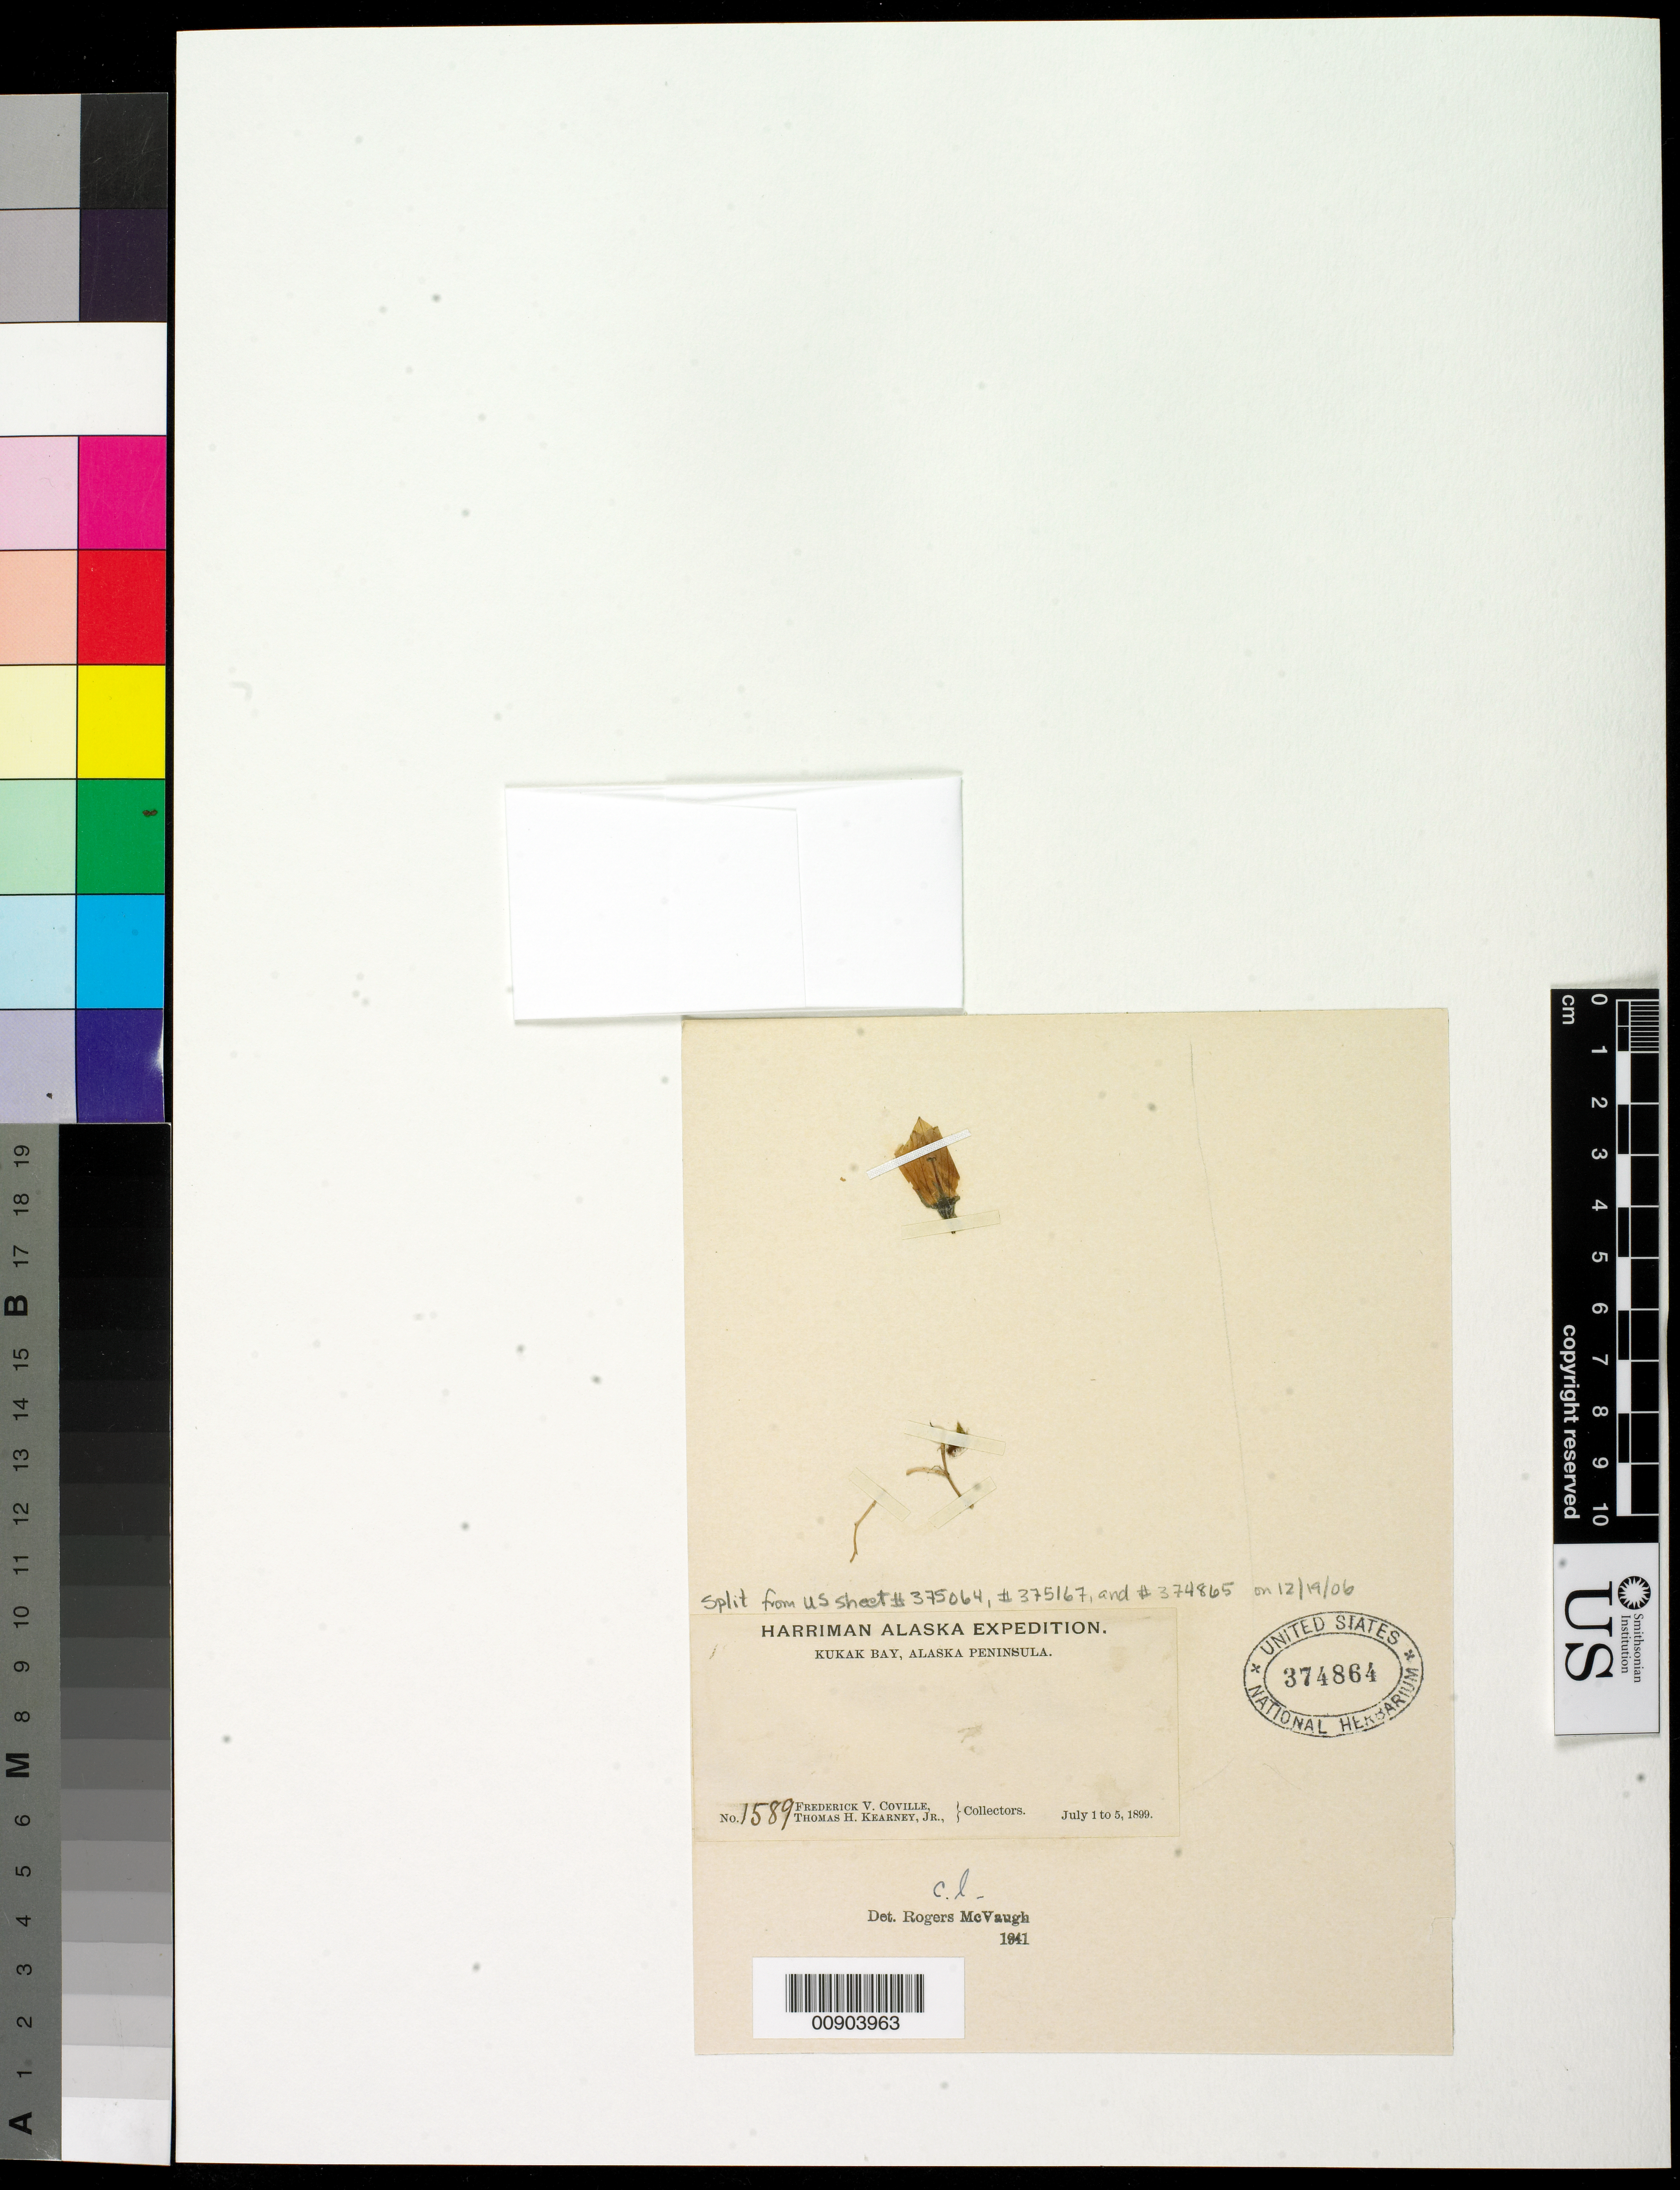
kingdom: Plantae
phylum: Tracheophyta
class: Magnoliopsida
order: Asterales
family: Campanulaceae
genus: Campanula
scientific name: Campanula lasiocarpa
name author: Cham.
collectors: F. V. Coville & T. H. Kearney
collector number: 1589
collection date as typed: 01 Jul 1899 to 05 Jul 1899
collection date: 1899-07-01/1899-07-05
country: United States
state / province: Alaska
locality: Kukak Bay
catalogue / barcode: US 374864